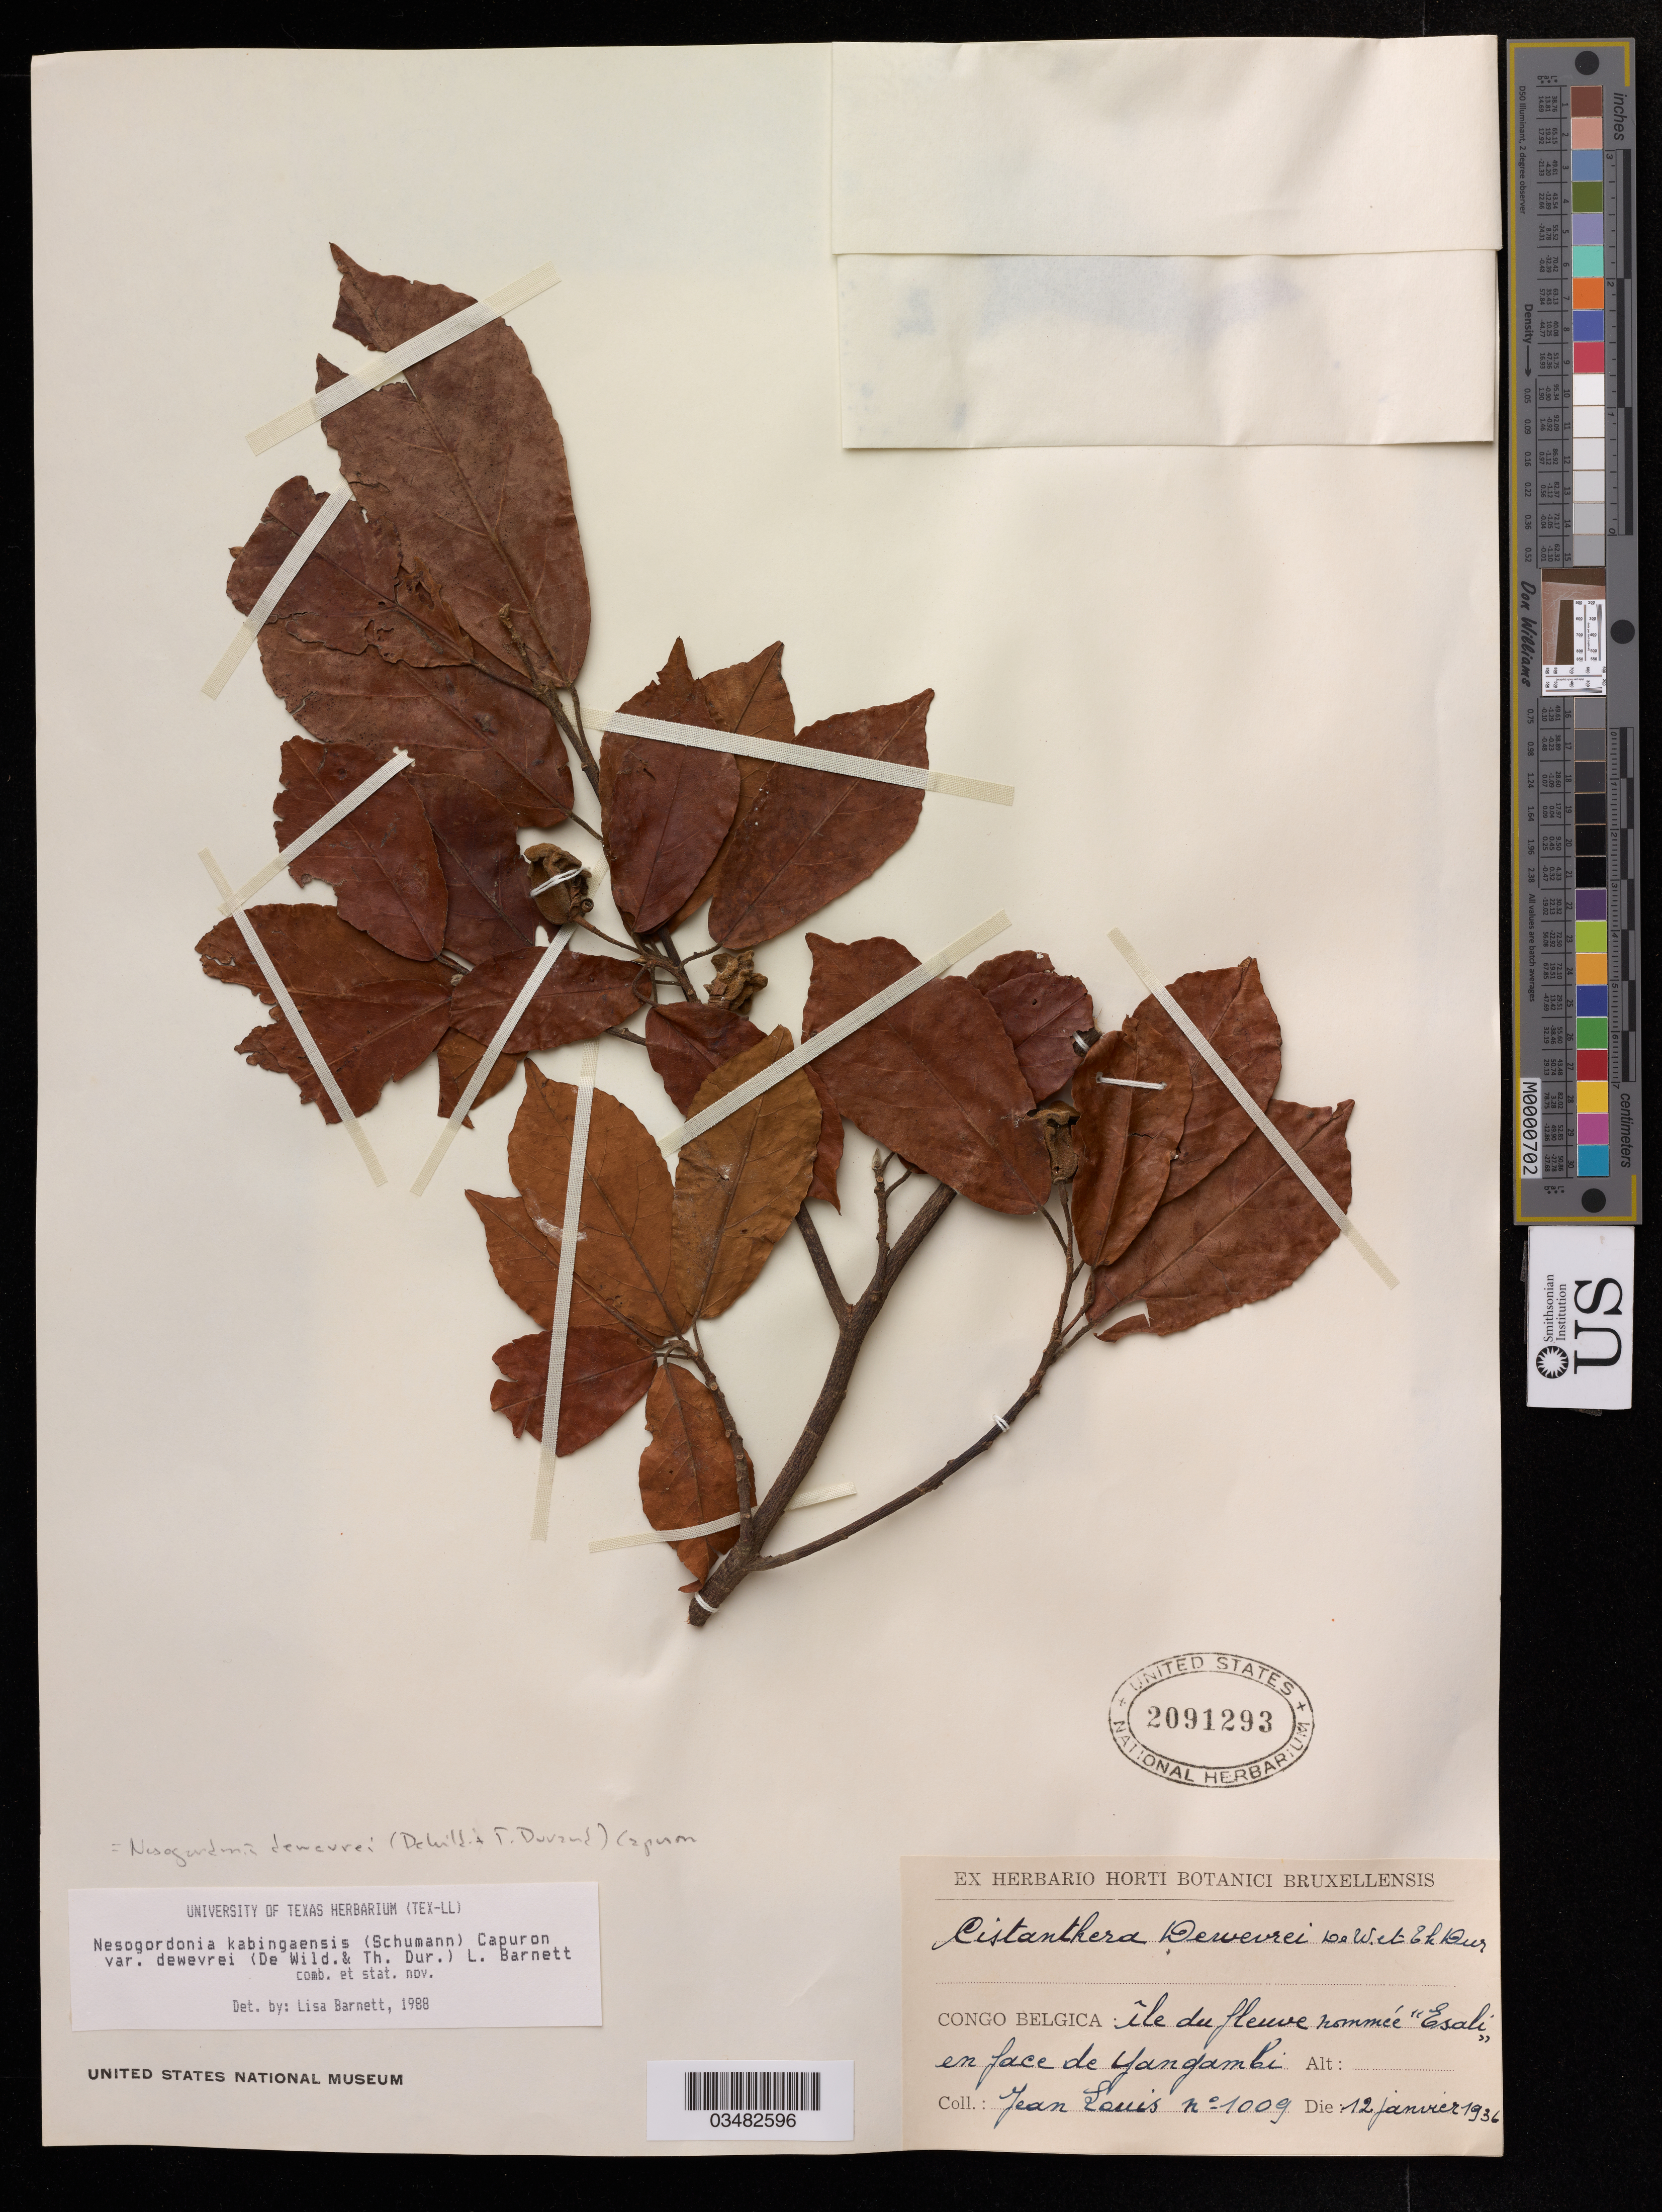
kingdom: Plantae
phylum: Tracheophyta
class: Magnoliopsida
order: Malvales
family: Malvaceae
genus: Nesogordonia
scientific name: Nesogordonia dewevrei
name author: (De Wild. & Durand) Capuron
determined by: Dorr, Laurence J., Curator (BOT), Smithsonian Institution - National Museum of Natural History (UNITED STATES)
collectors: J. Louis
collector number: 1009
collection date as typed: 12 janvier 1936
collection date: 1936-01-12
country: Congo, Democratic Republic of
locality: Congo Belgica: île du fleure "Esali", on face de Yangambi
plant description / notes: Ex Herbario Horti Botanici Bruxellensis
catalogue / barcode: US 2091293